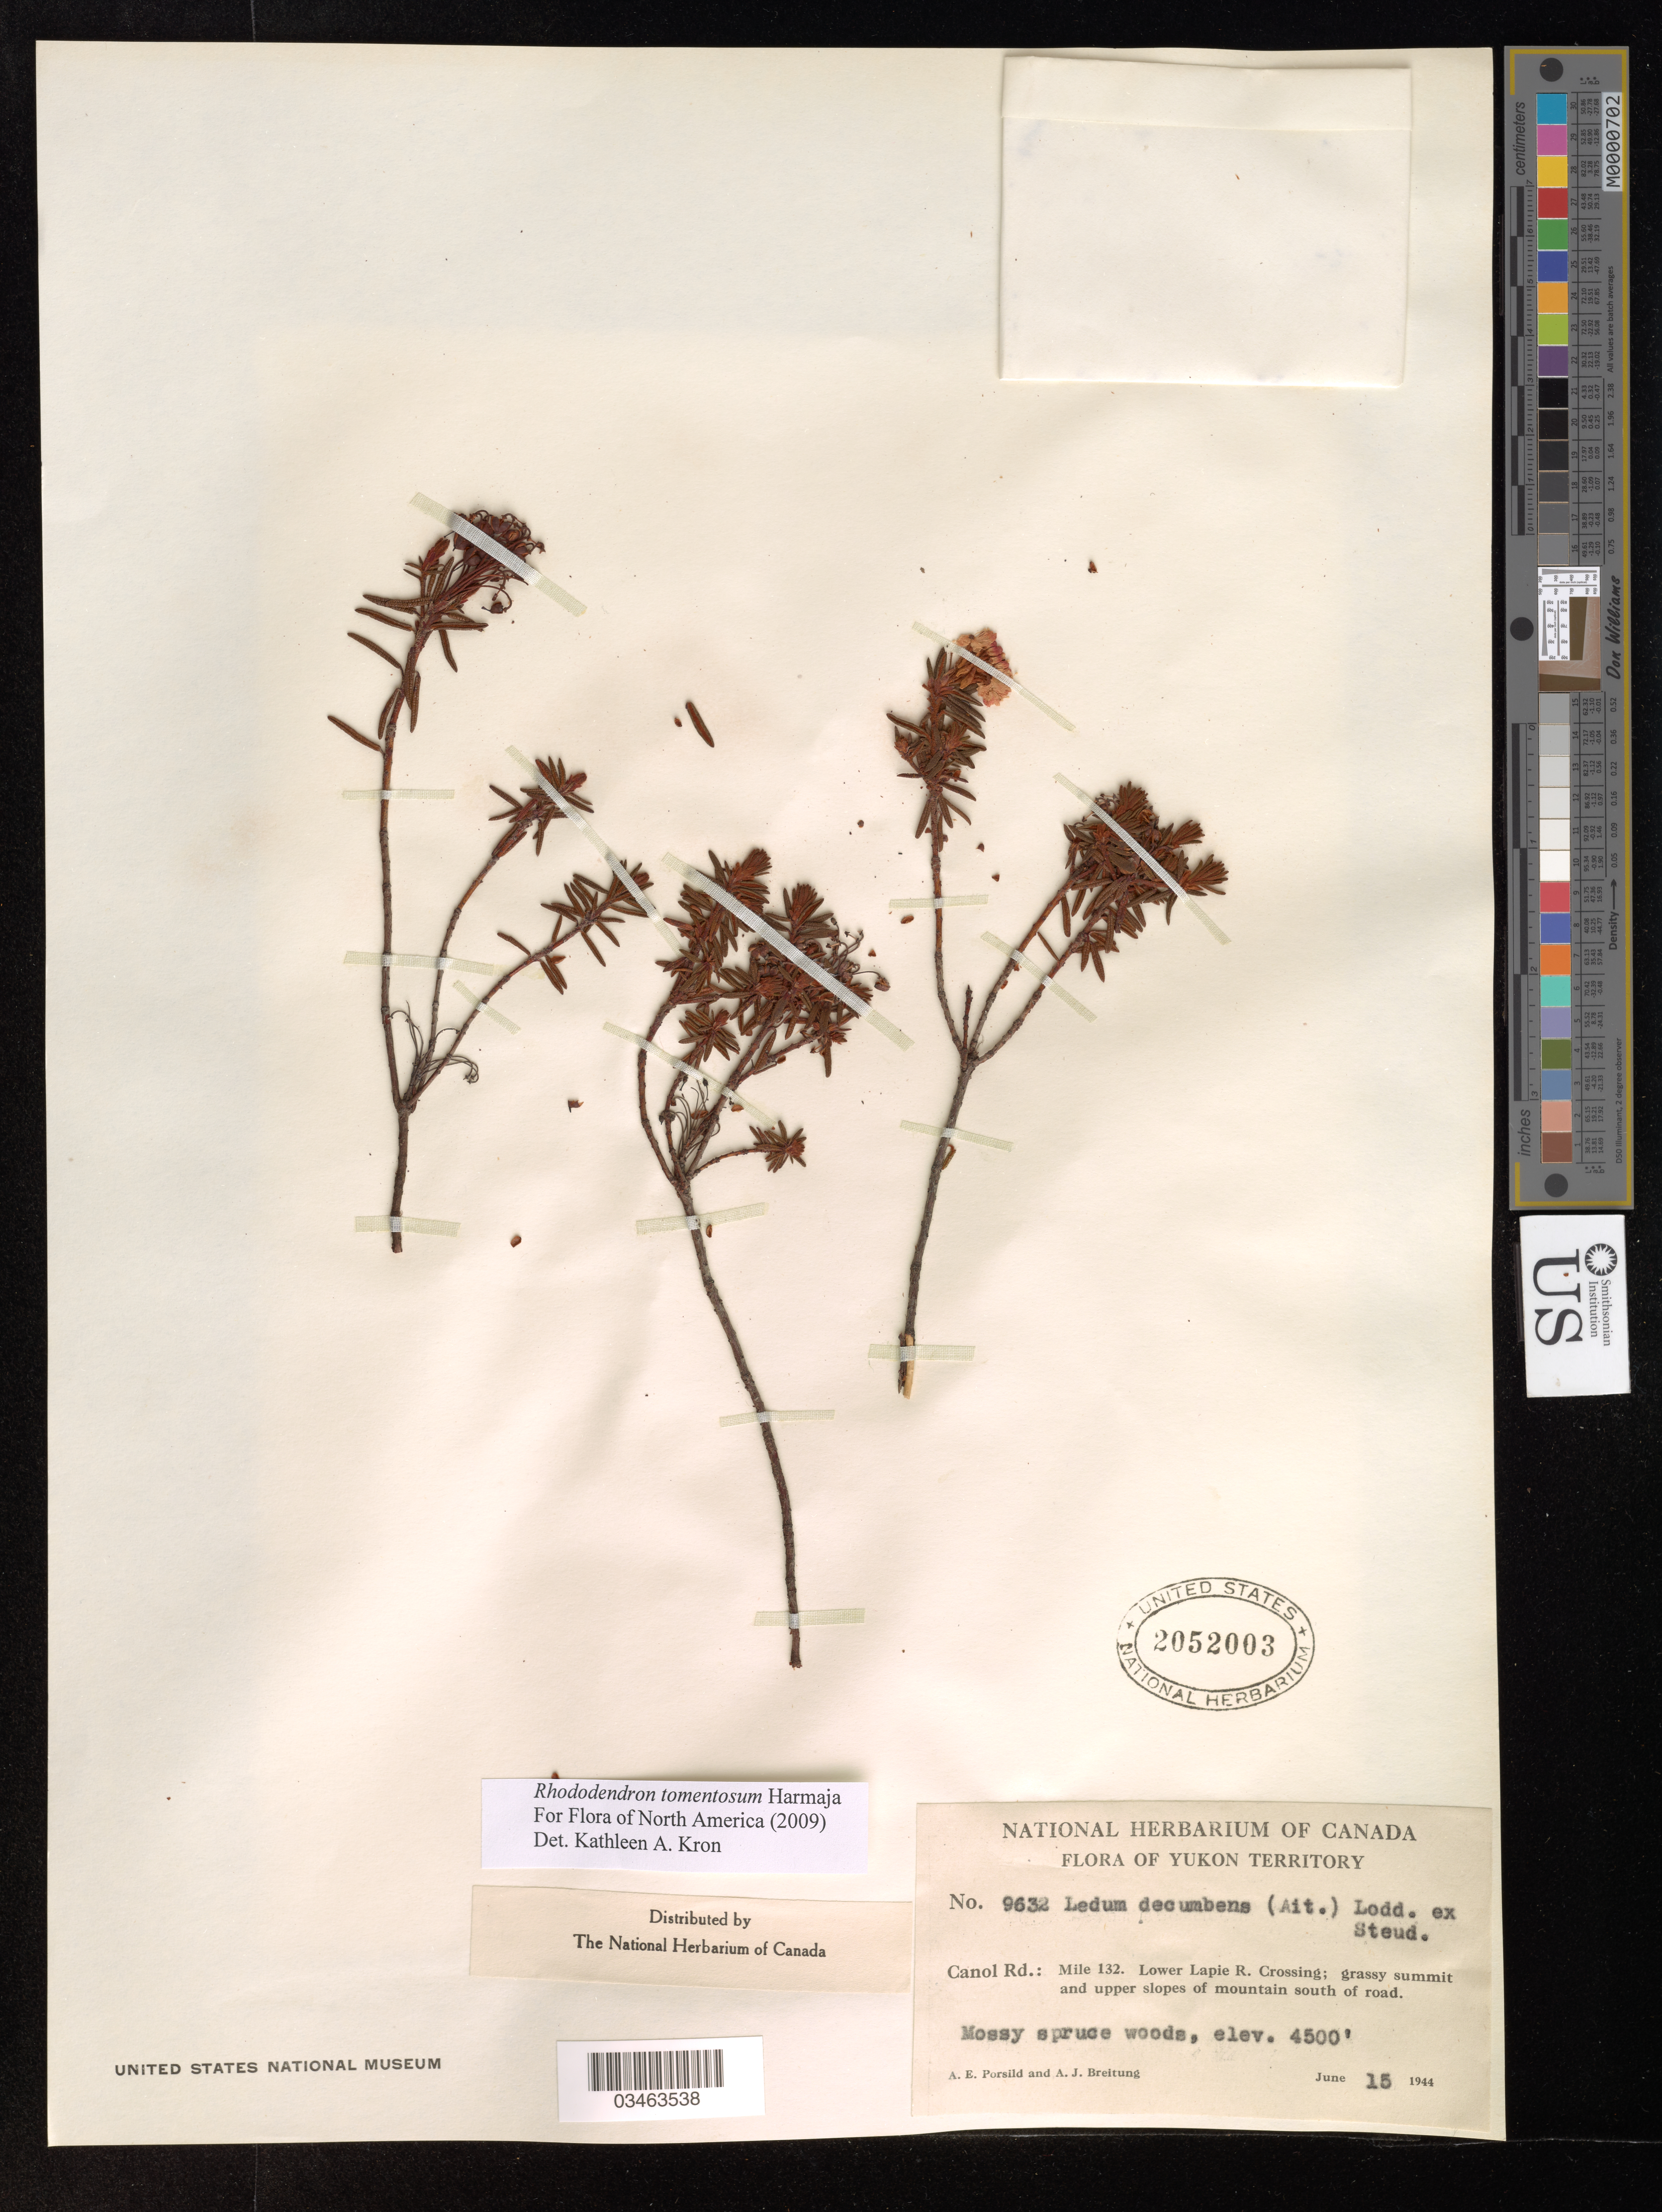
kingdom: Plantae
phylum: Tracheophyta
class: Magnoliopsida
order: Ericales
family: Ericaceae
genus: Rhododendron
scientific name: Rhododendron tomentosum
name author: Harmaja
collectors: A. E. Porsild & A. Breitung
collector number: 9632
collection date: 1944-06-15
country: Canada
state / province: Yukon Territory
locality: Canol Rd.: Mile 132. Lower Lapie R. Crossing; grassy summit and upper slopes of mountain south of road.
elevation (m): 1372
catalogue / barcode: US 2052003